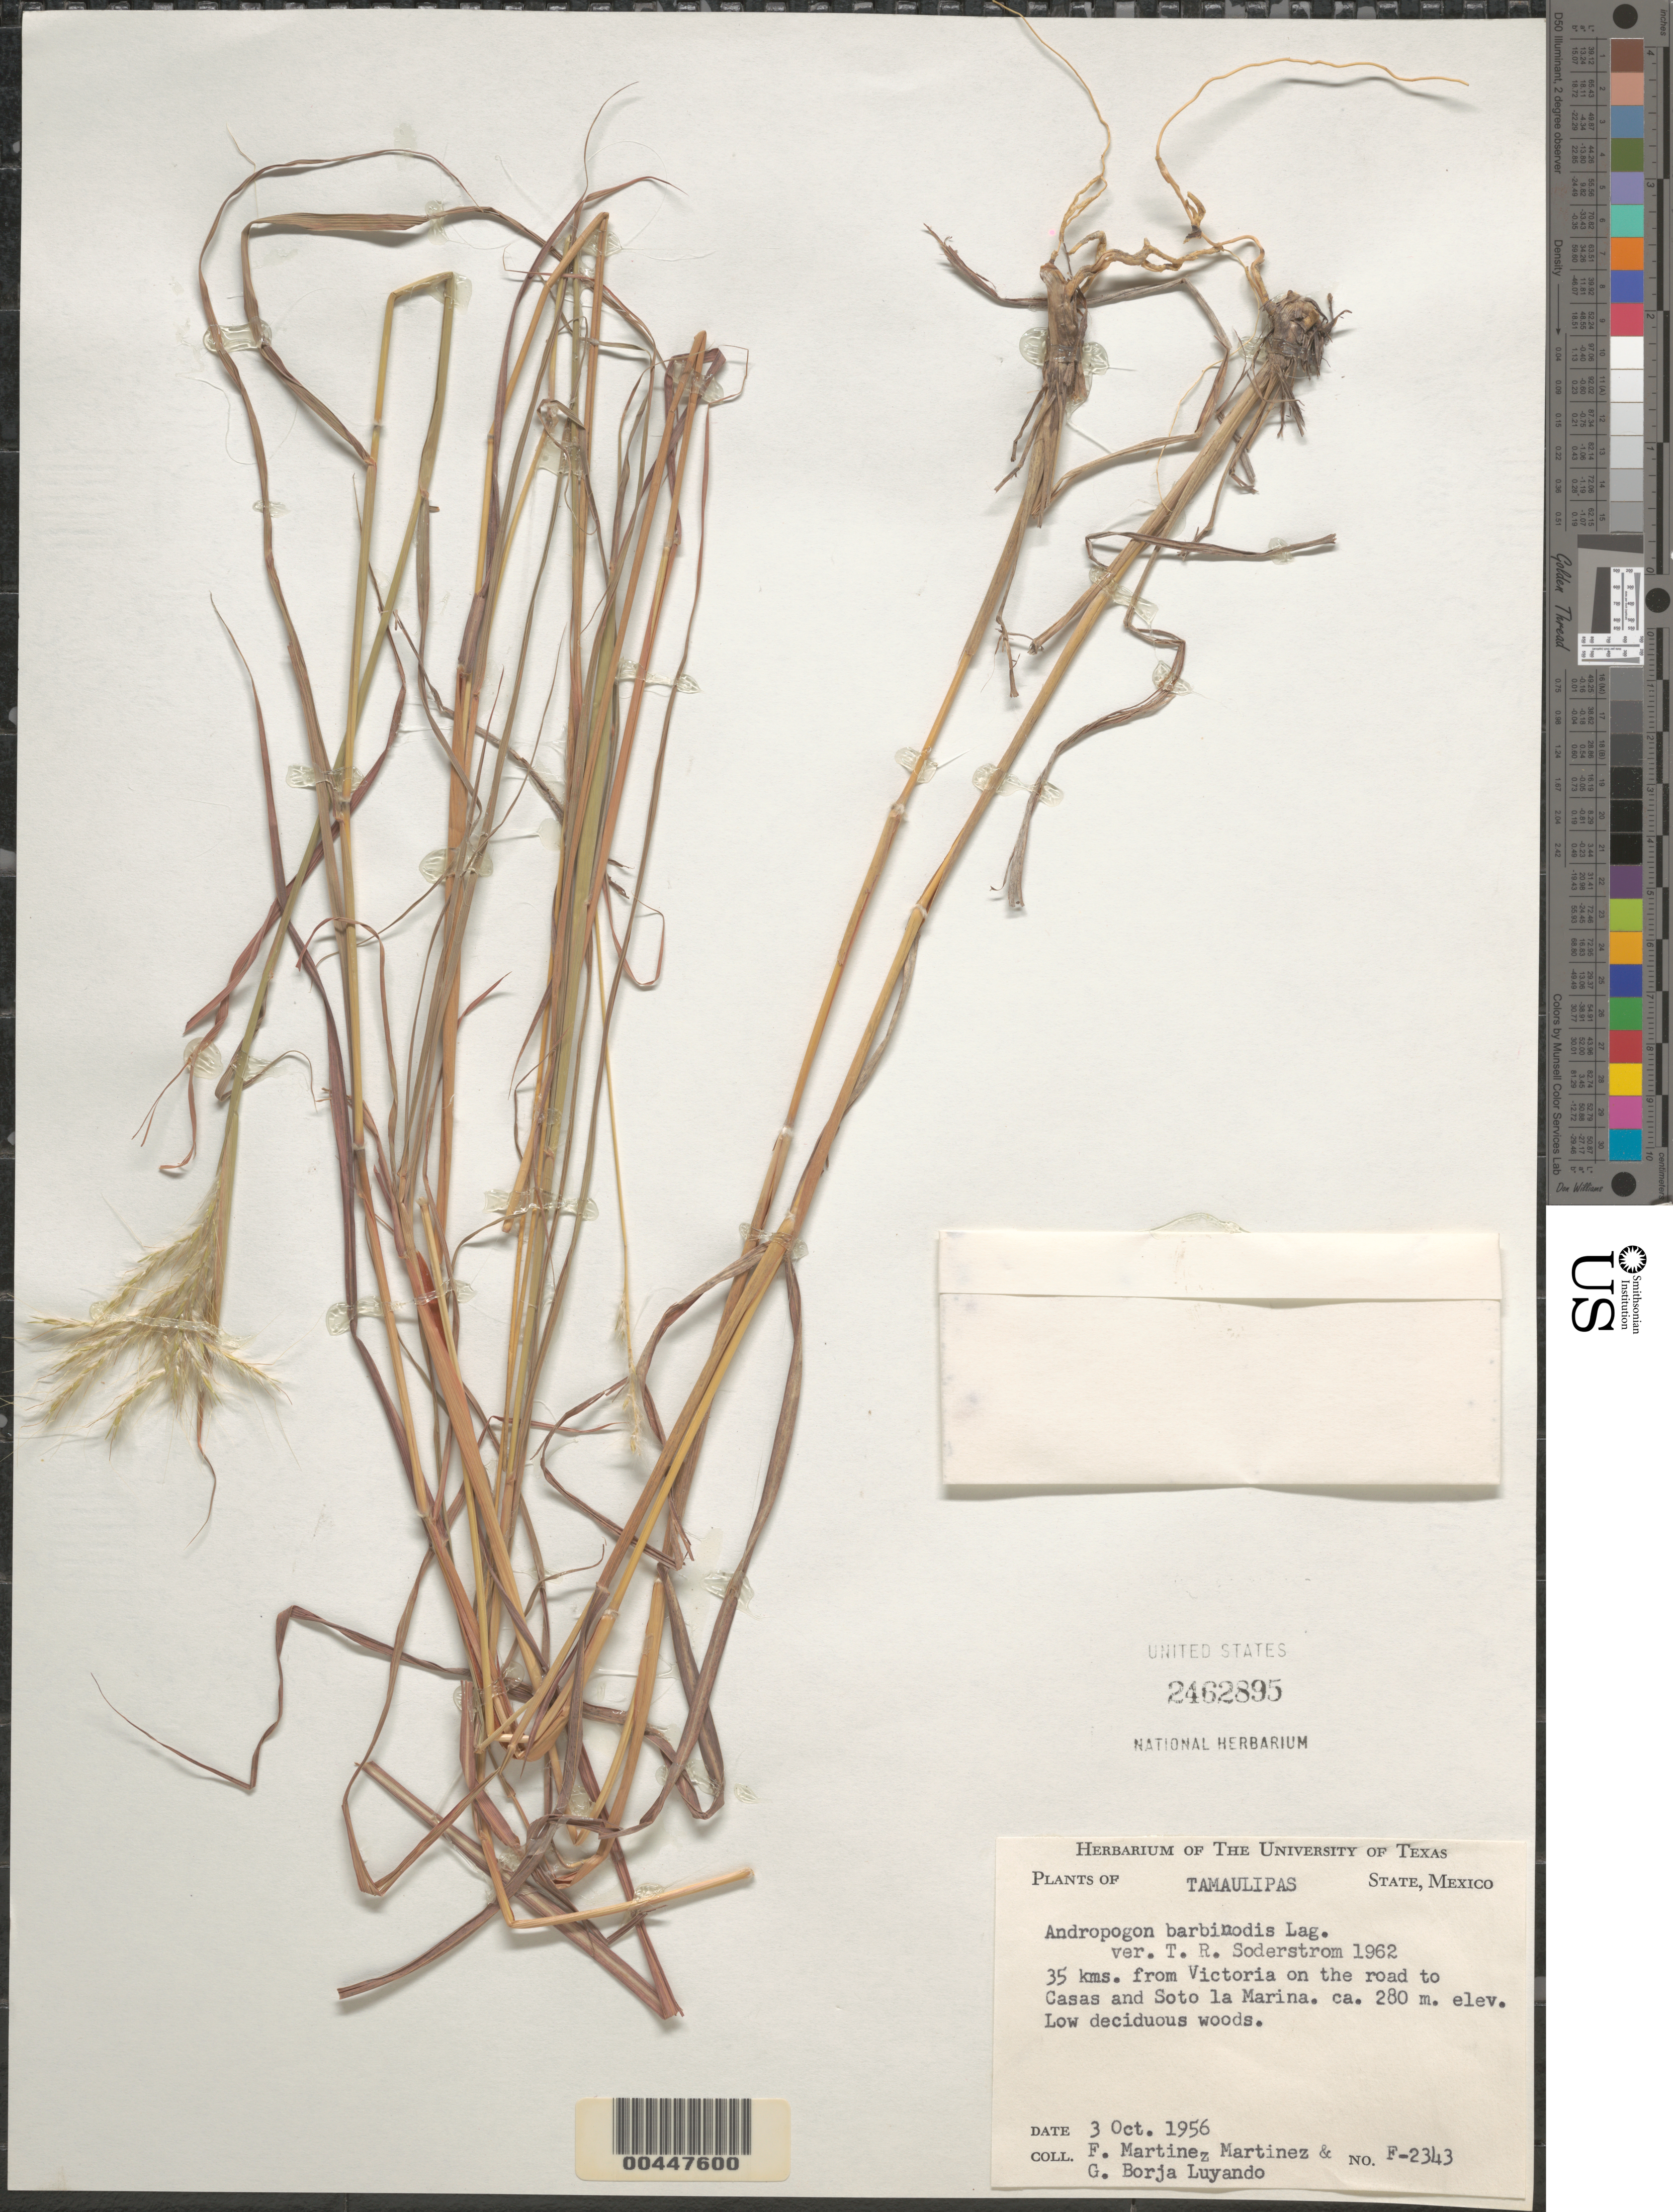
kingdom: Plantae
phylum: Tracheophyta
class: Liliopsida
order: Poales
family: Poaceae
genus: Andropogon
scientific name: Andropogon barbinodis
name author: Lag.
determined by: Soderstrom, T. R.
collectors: F. Martinez-M. & G. Borja-L.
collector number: F-2343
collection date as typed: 3 Oct 1956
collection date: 1956-10-03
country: Mexico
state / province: Tamaulipas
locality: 35 km from Victoria on the rd to Casas and Soto la Marina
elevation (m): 280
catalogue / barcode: US 2462895